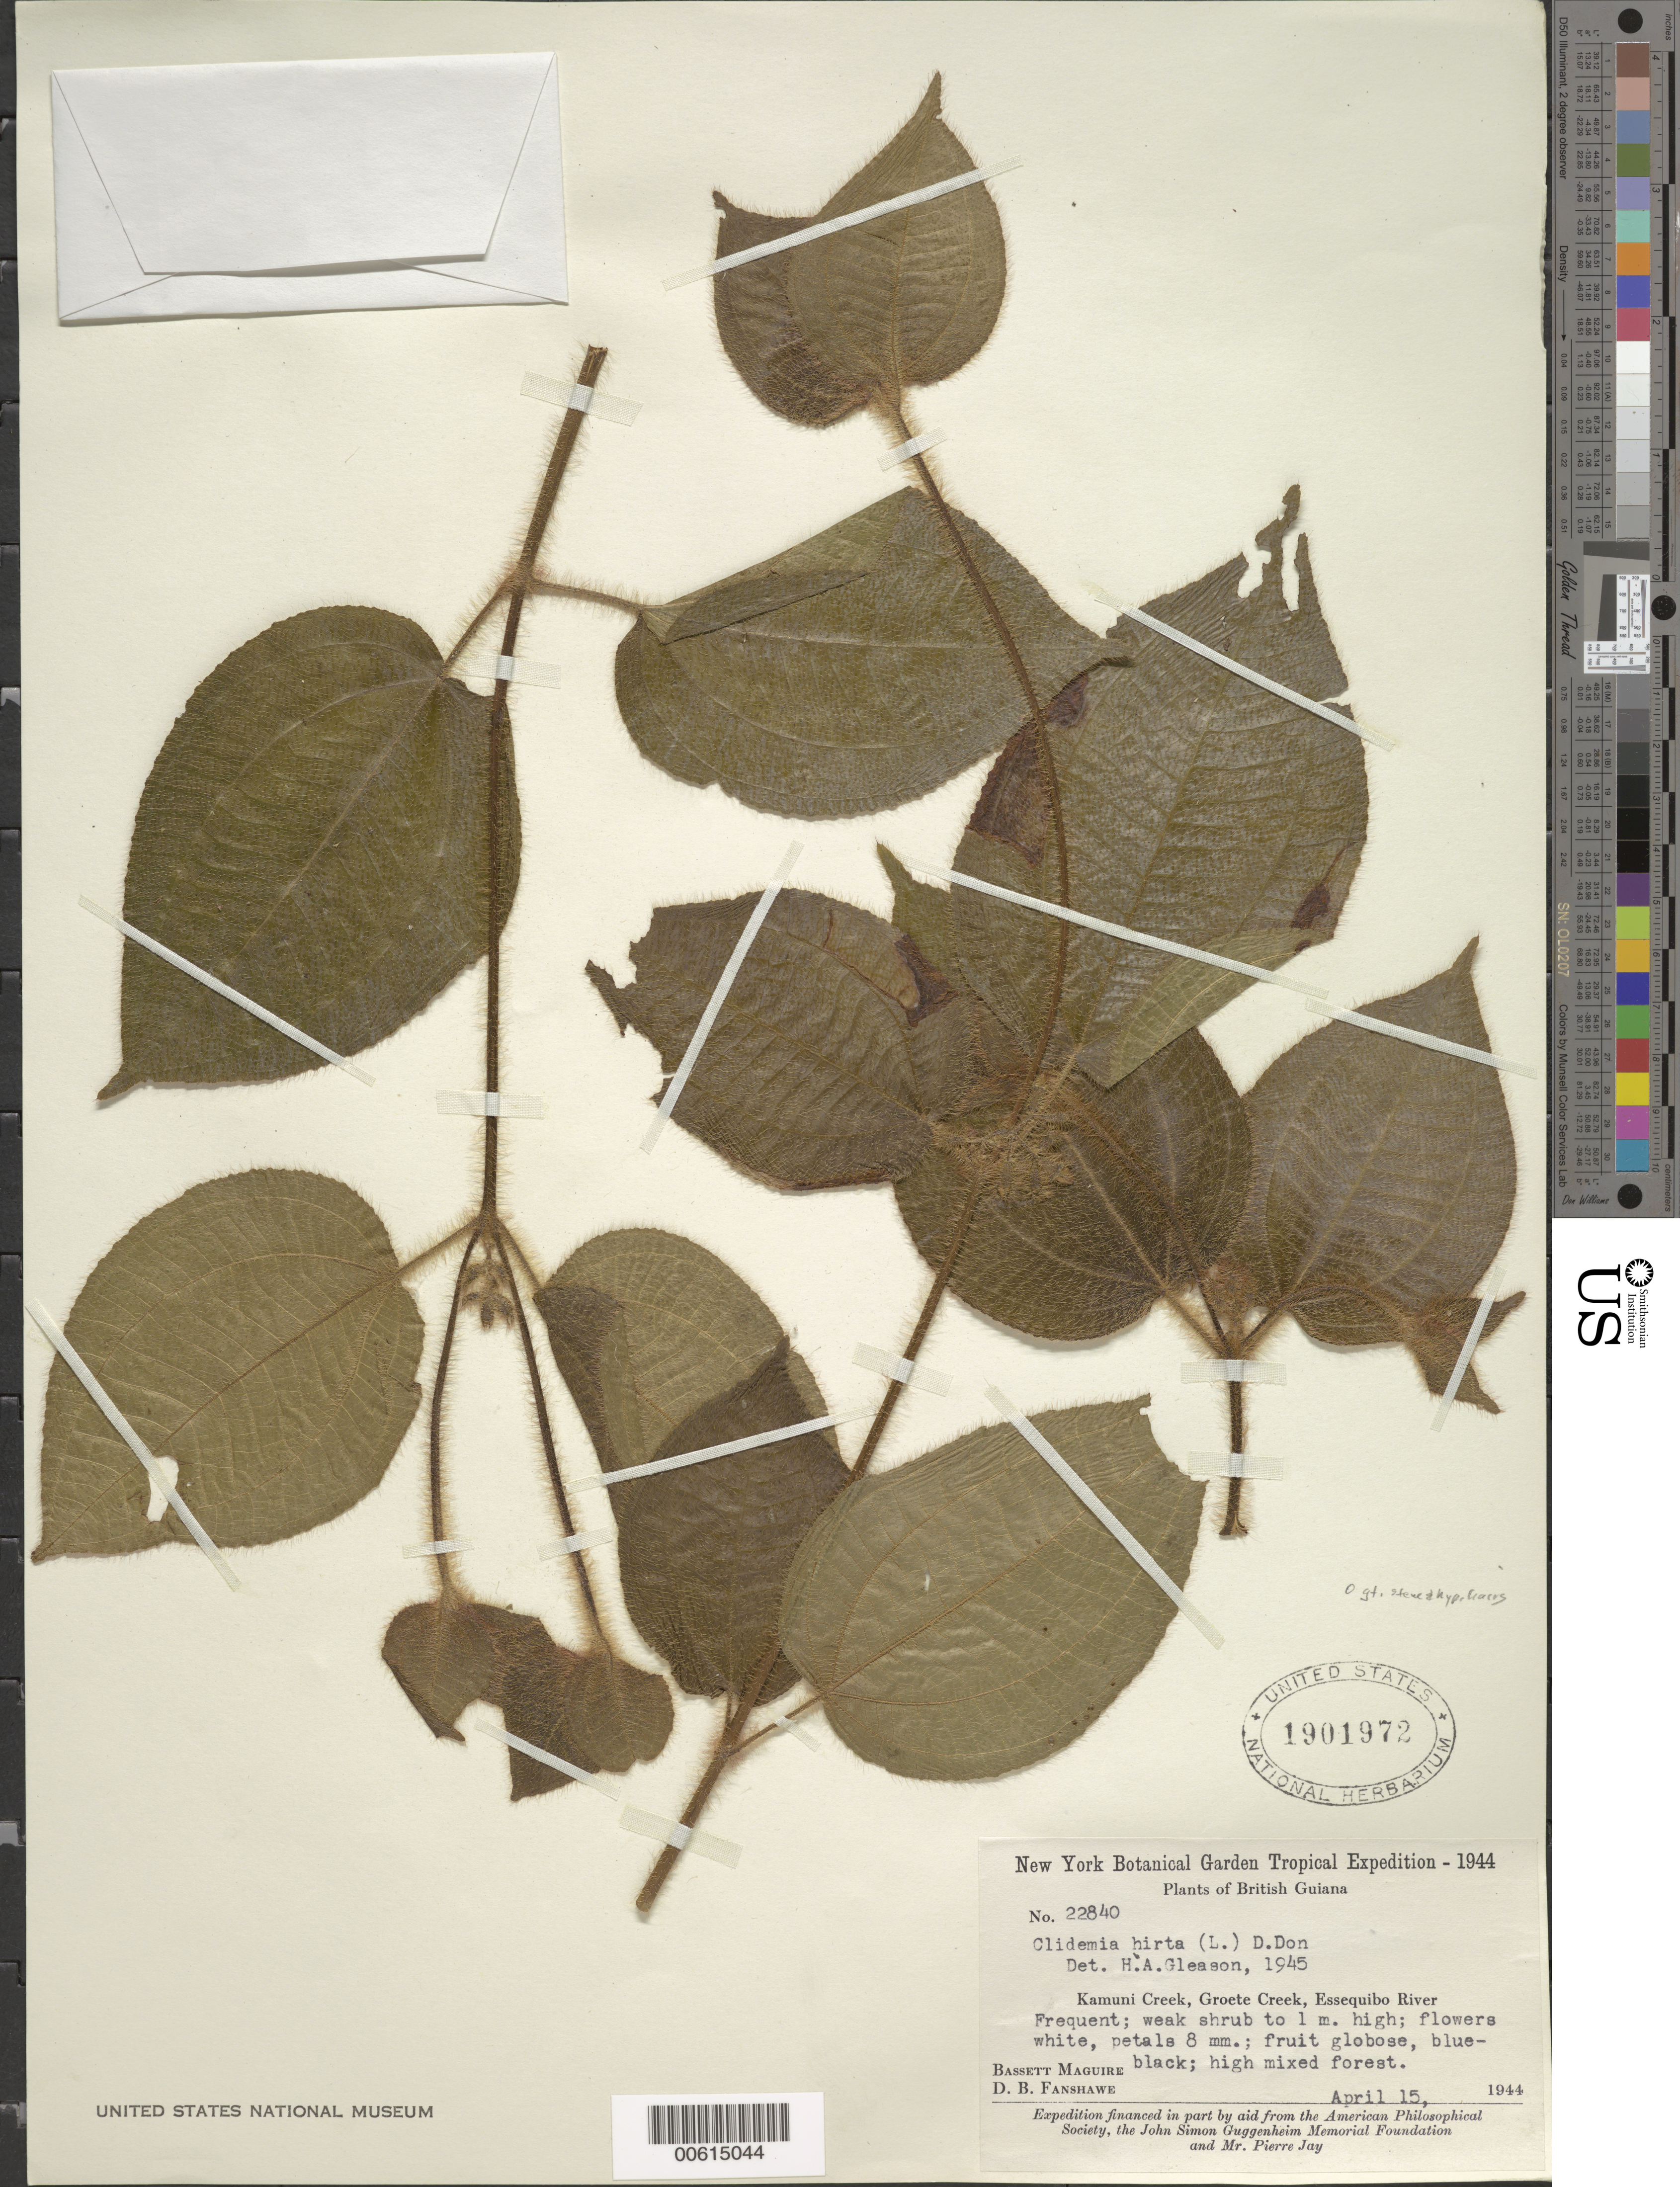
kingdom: Plantae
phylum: Tracheophyta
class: Magnoliopsida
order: Myrtales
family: Melastomataceae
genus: Clidemia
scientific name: Clidemia hirta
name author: (L.) D. Don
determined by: Gleason, H. A.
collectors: B. Maguire & D. B. Fanshawe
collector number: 22840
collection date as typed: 15-Apr-44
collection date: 1944-04-15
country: Guyana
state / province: Essequibo Isl-W. Demerara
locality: Kamuni Creek, Groete Creek, Essequibo River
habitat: High mixed forest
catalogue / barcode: US 1901972